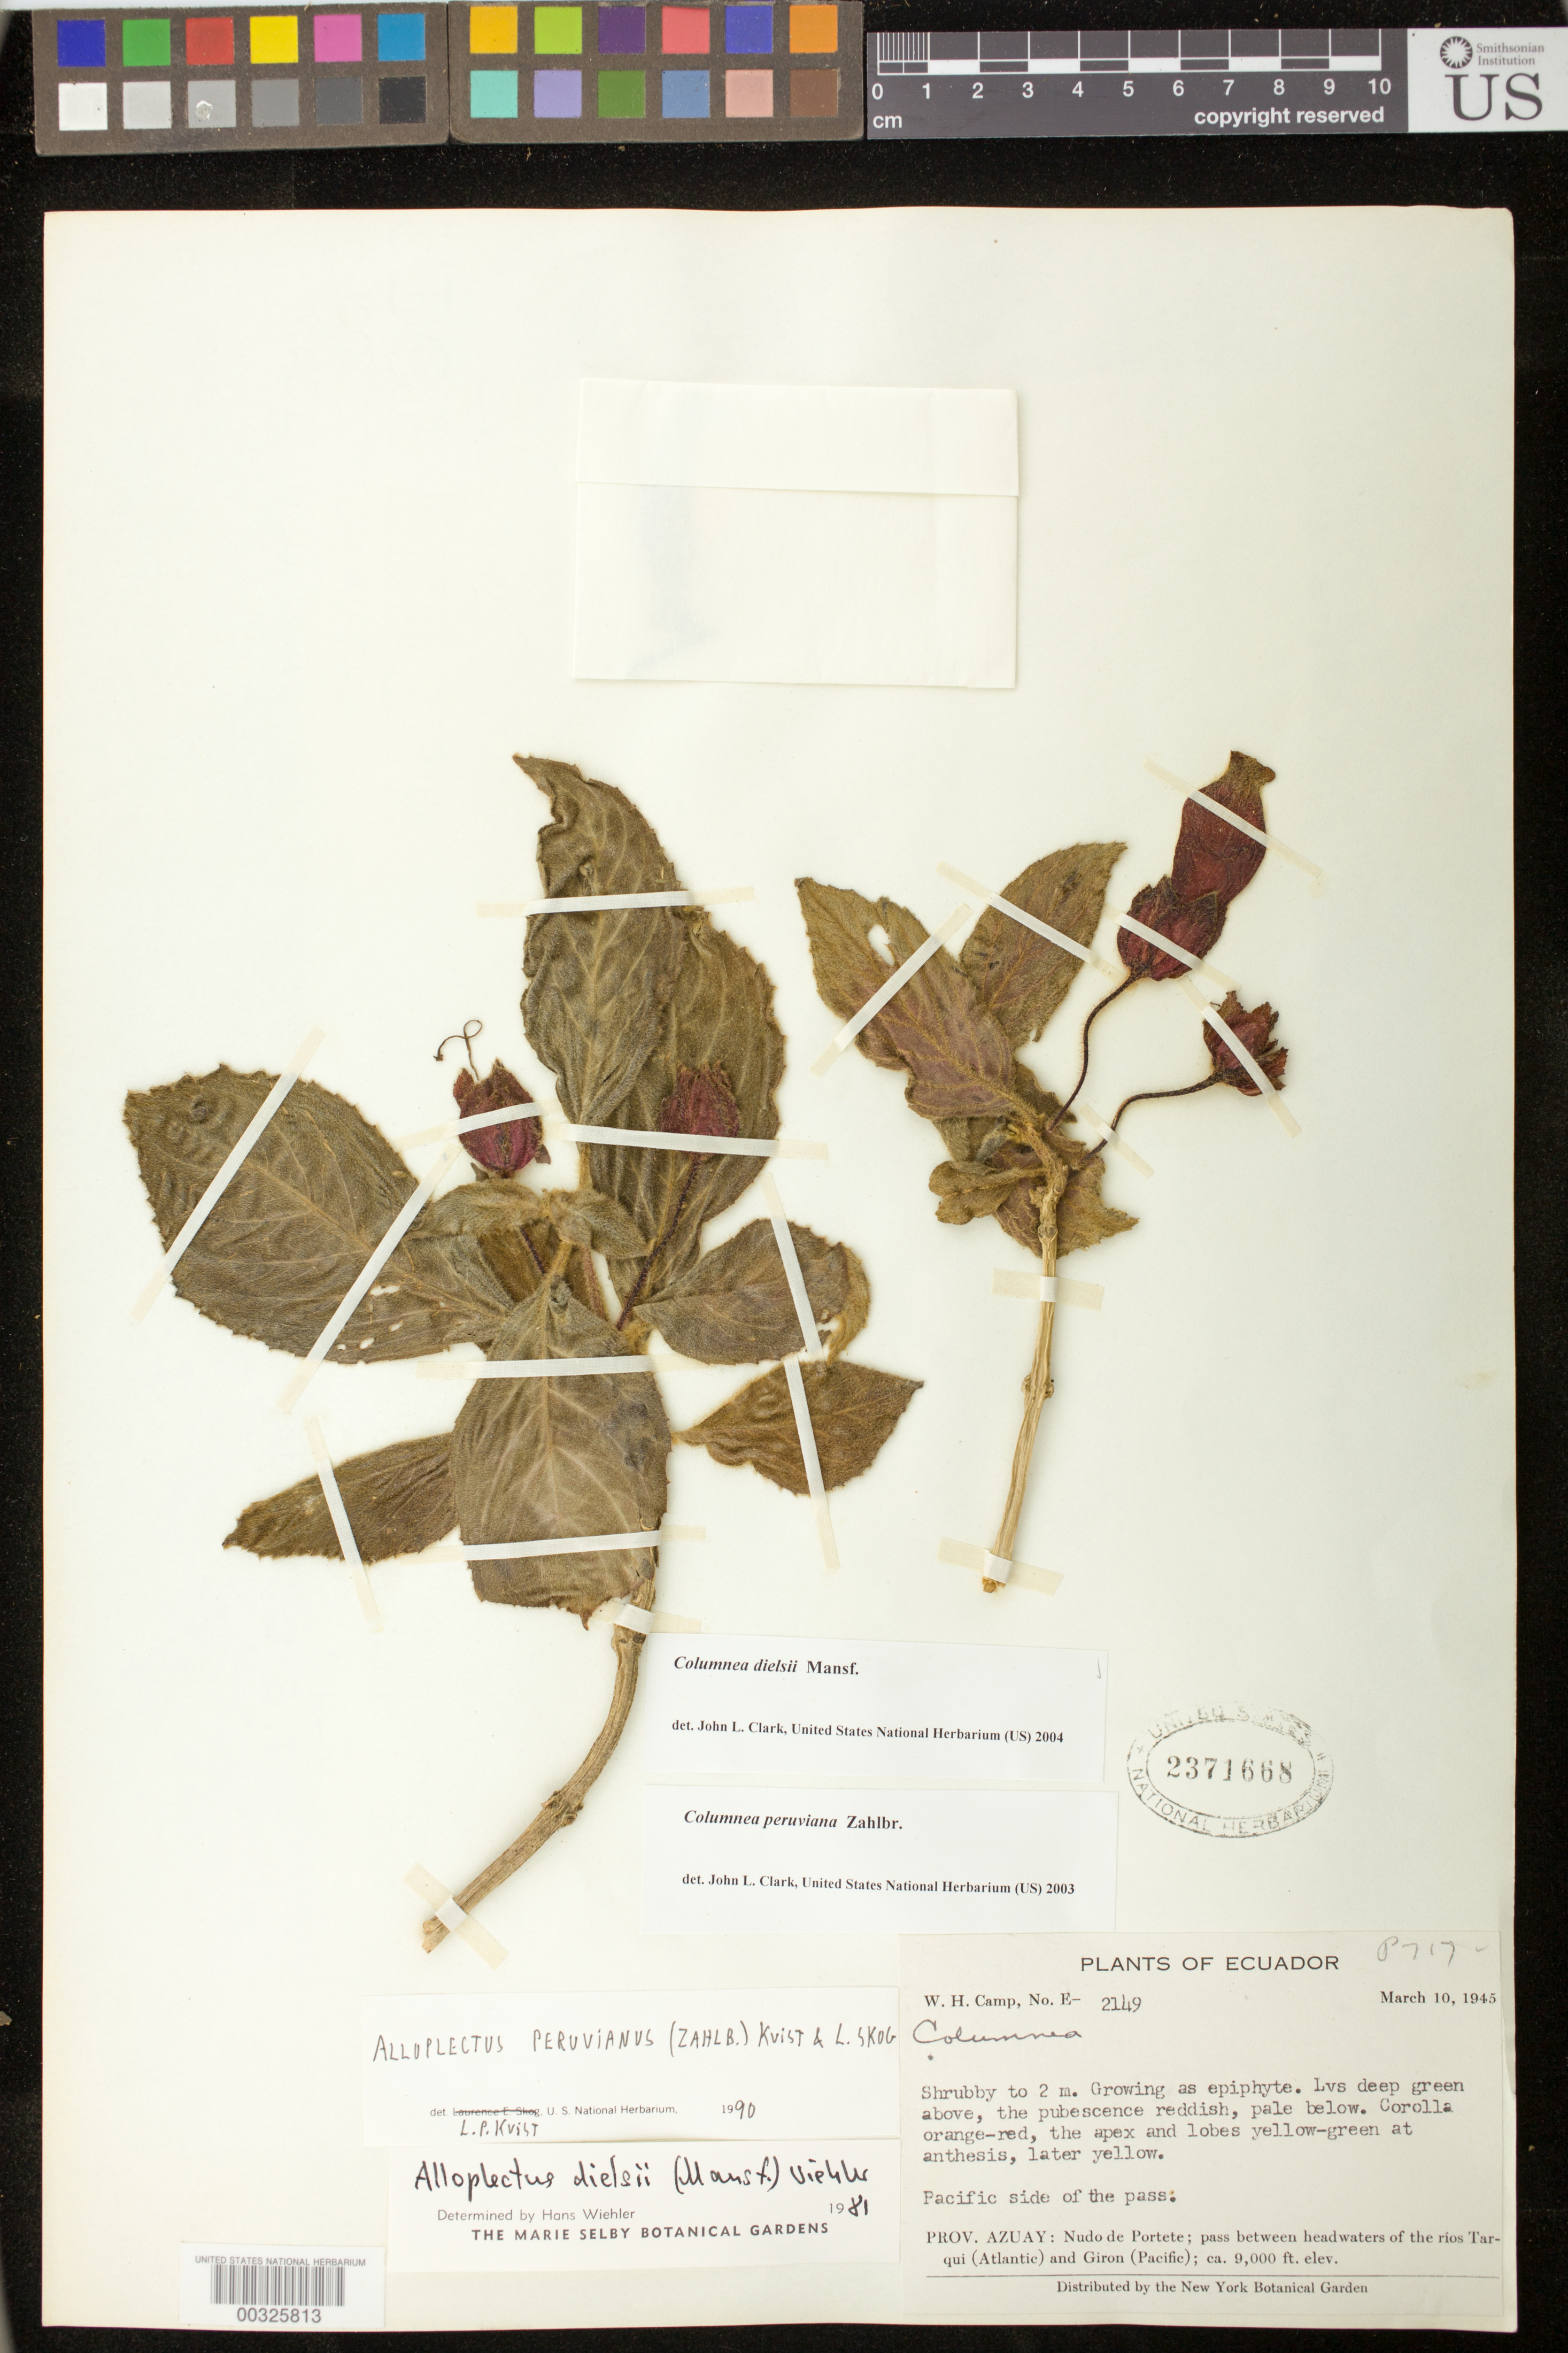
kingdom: Plantae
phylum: Tracheophyta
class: Magnoliopsida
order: Lamiales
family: Gesneriaceae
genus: Columnea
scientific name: Columnea dielsii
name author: Mansf.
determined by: Clark, J. L., (SEL), The Marie Selby Botanical Garden (UNITED STATES)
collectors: W. H. Camp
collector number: E- 2149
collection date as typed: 10 Mar 1945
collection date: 1945-03-10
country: Ecuador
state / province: Azuay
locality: Nudo de Portete, pass between headwaters of Rios Tarqui (Atlantic) and Giron (Pacific); Pacific side of pass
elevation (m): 2743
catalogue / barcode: US 2371668